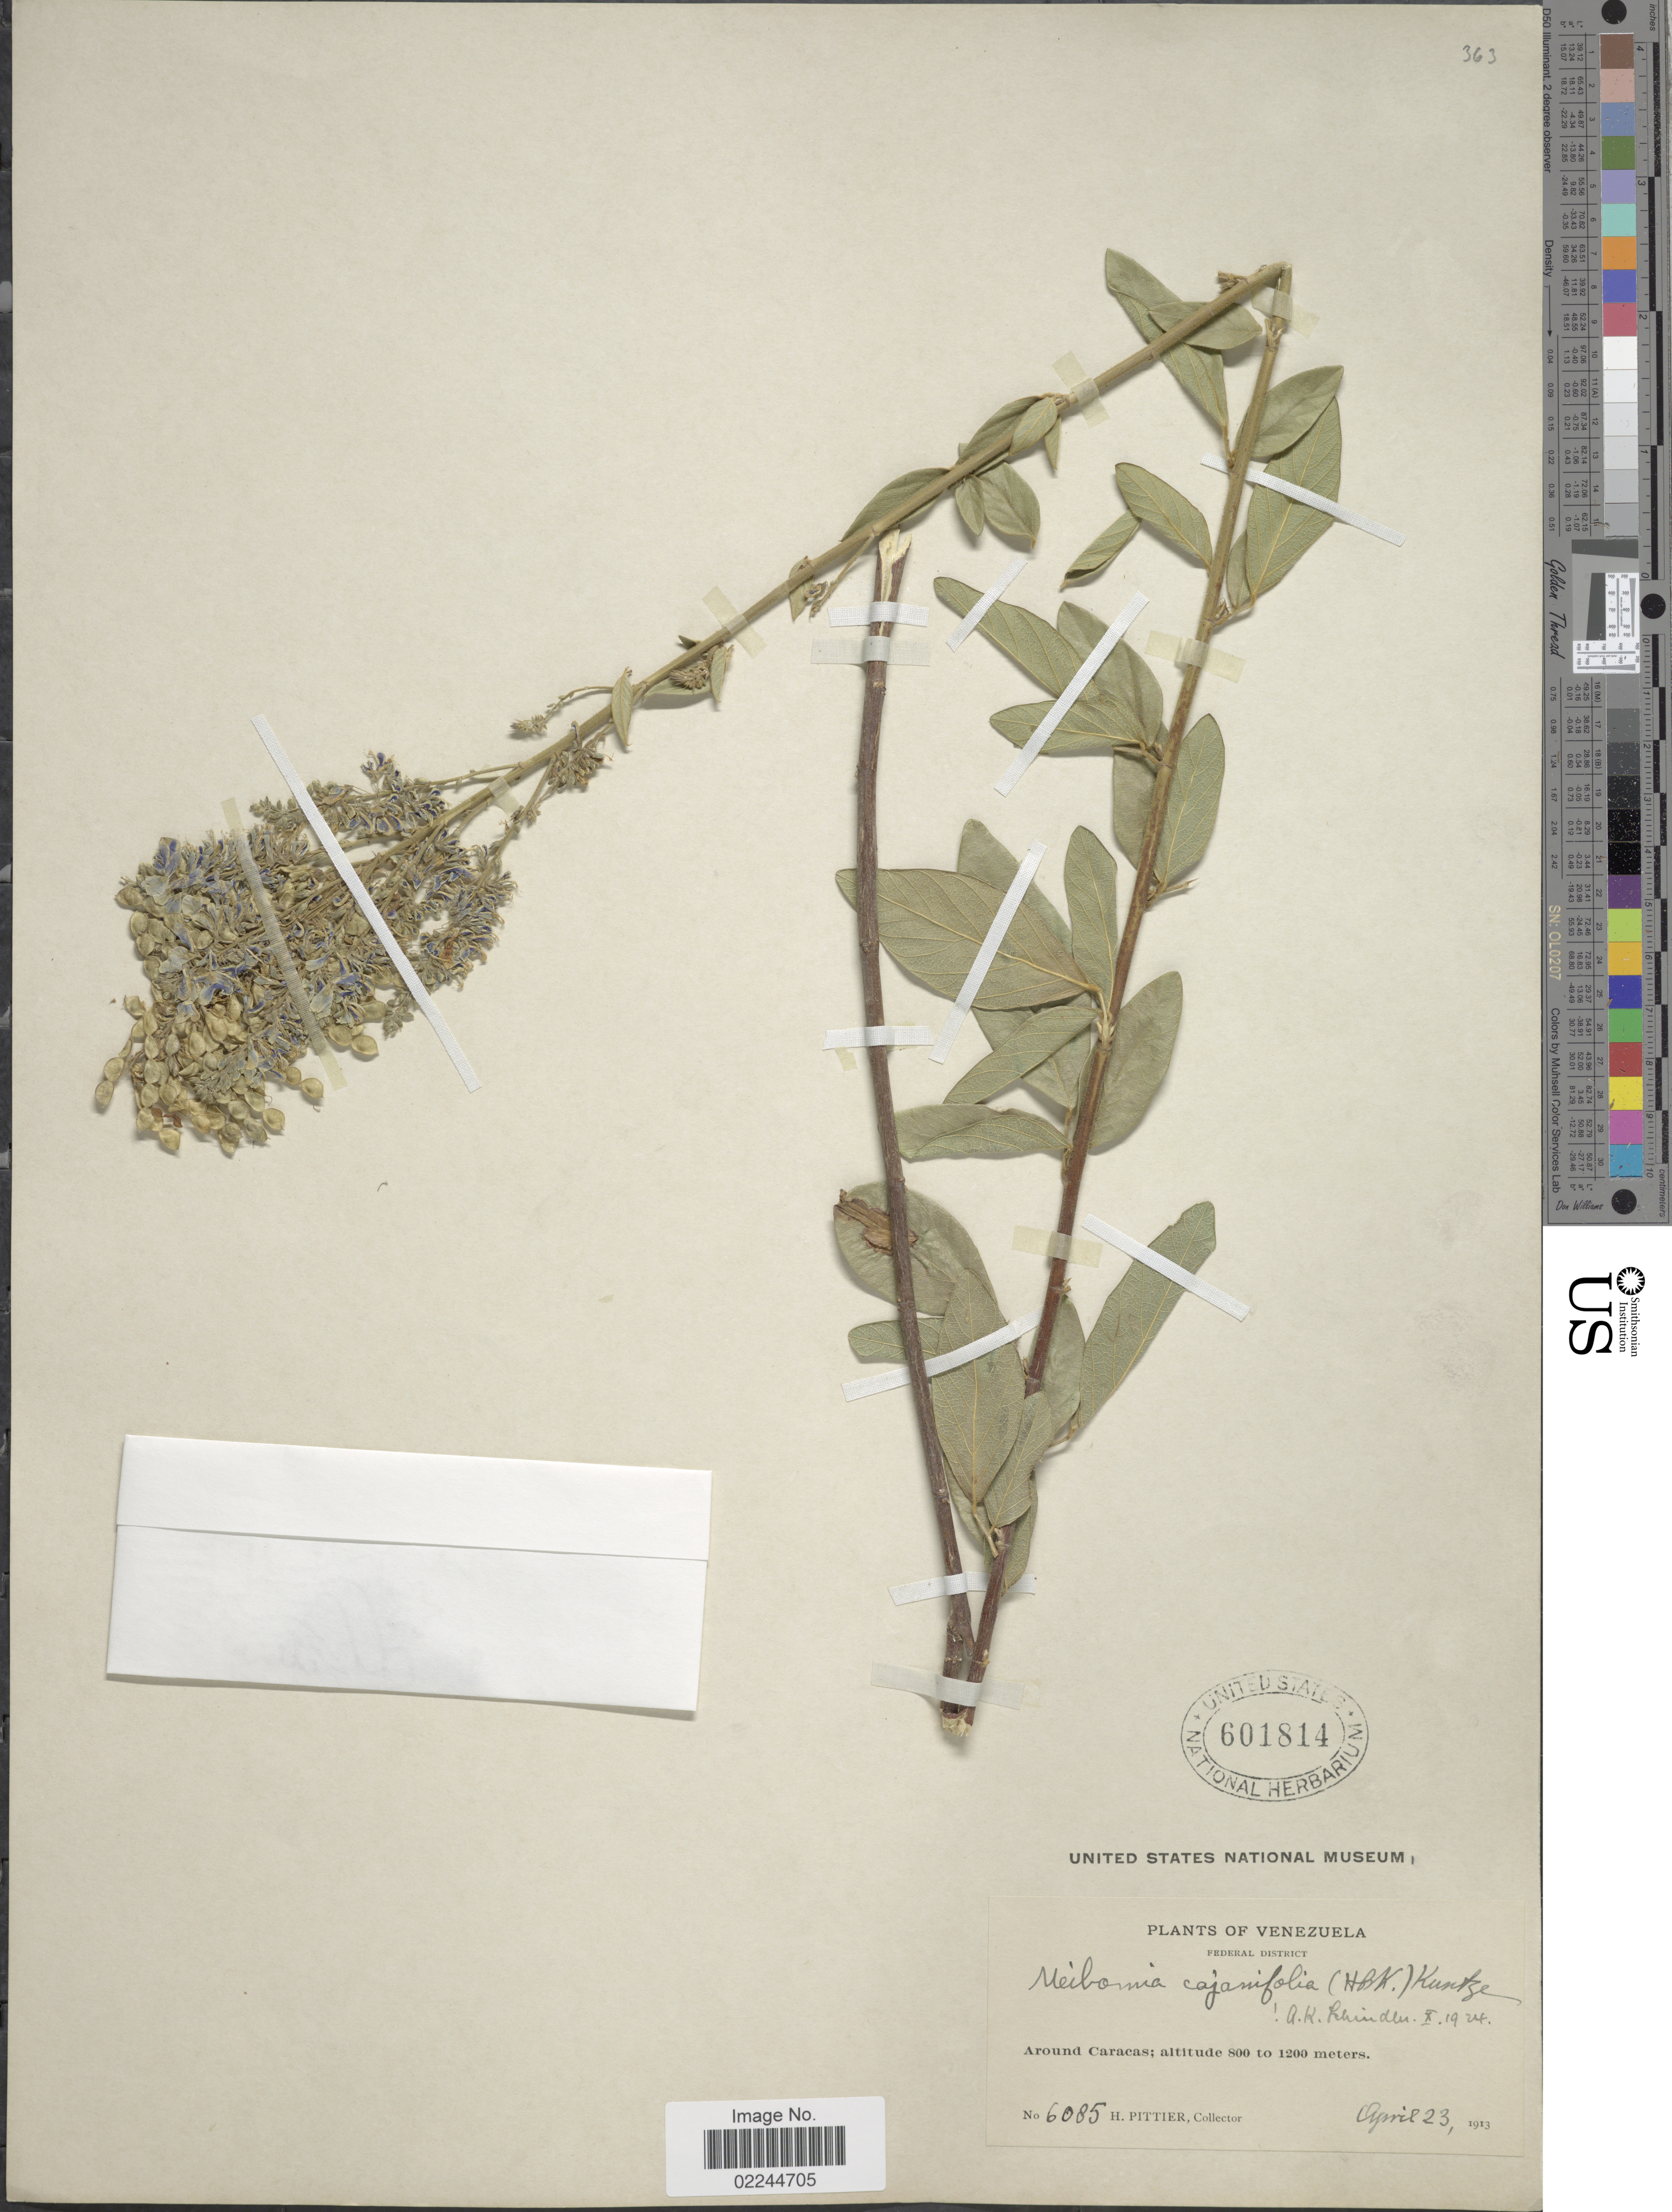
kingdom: Plantae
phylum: Tracheophyta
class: Magnoliopsida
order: Fabales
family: Fabaceae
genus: Desmodium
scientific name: Desmodium cajanifolium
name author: (Kunth) DC.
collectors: H. F. Pittier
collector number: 6085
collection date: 1913-04-23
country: Venezuela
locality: Federal District, around Caracas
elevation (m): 800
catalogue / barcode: US 6018147